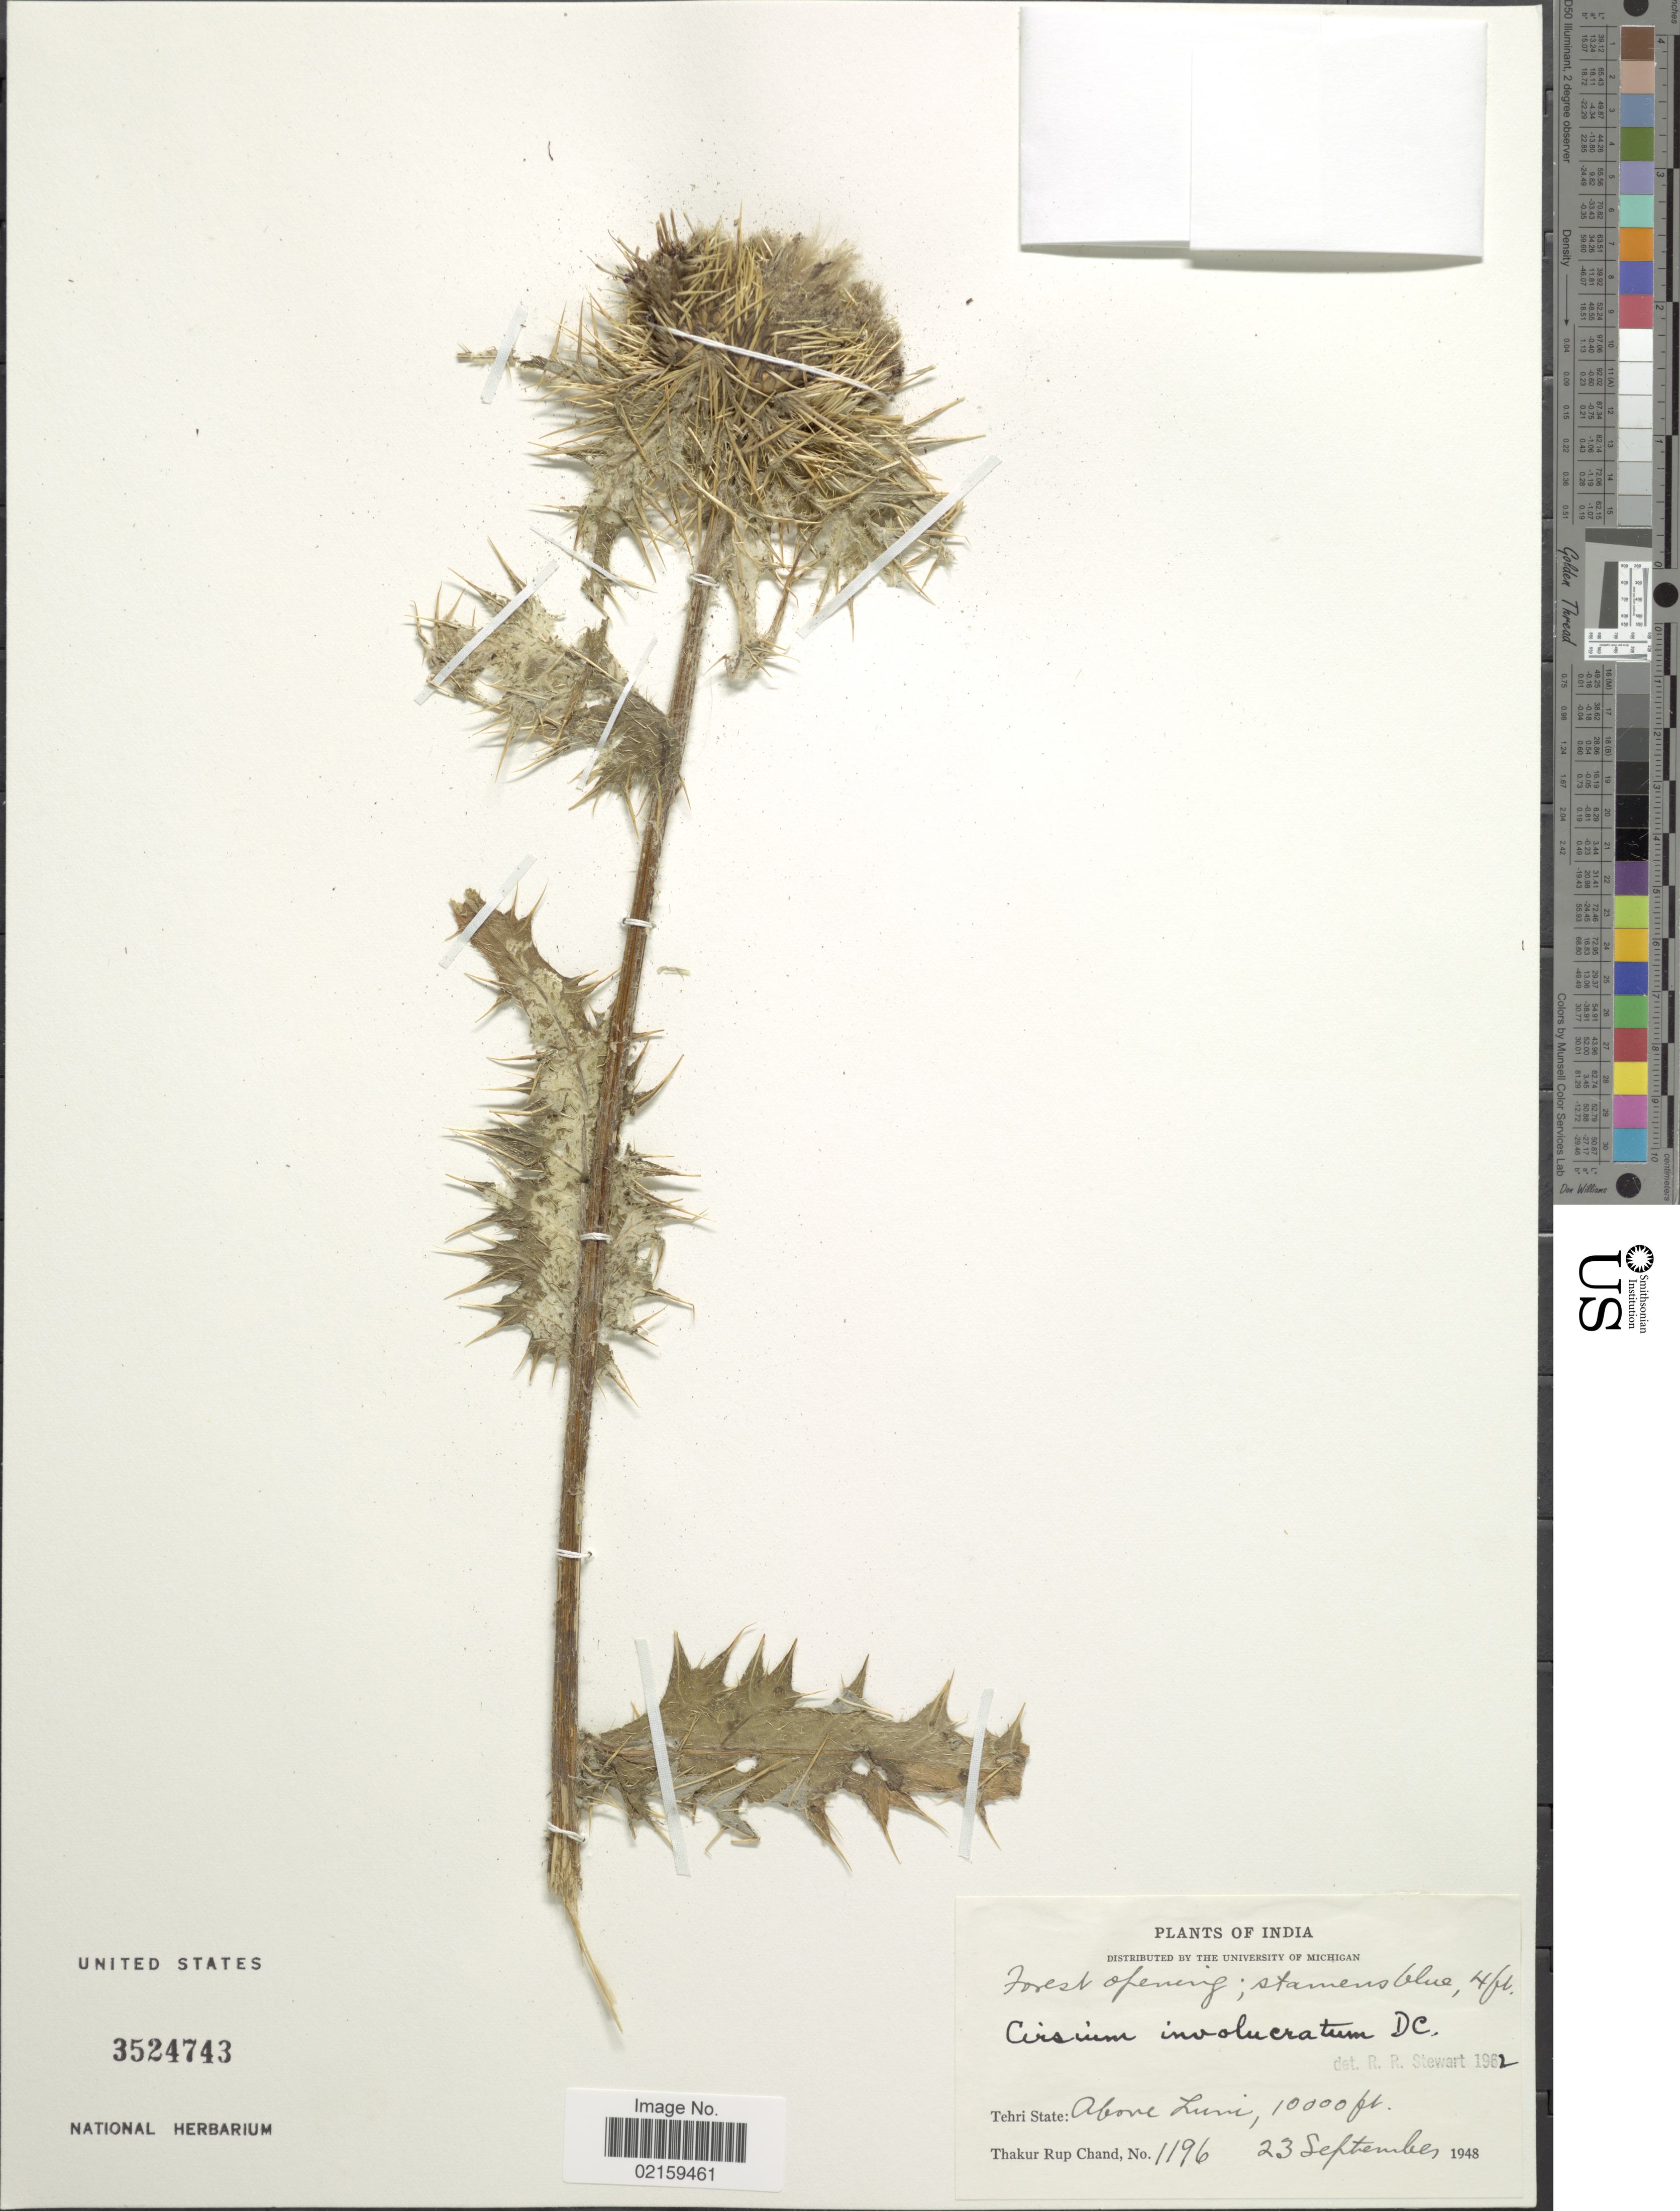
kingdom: Plantae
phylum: Tracheophyta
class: Magnoliopsida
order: Asterales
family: Asteraceae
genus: Cirsium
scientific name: Cirsium verutum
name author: (D. Don) Spreng.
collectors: T. R. Chand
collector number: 1196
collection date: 1948-09-23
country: India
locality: Tehri State: Above Luni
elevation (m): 3048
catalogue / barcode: US 3524743